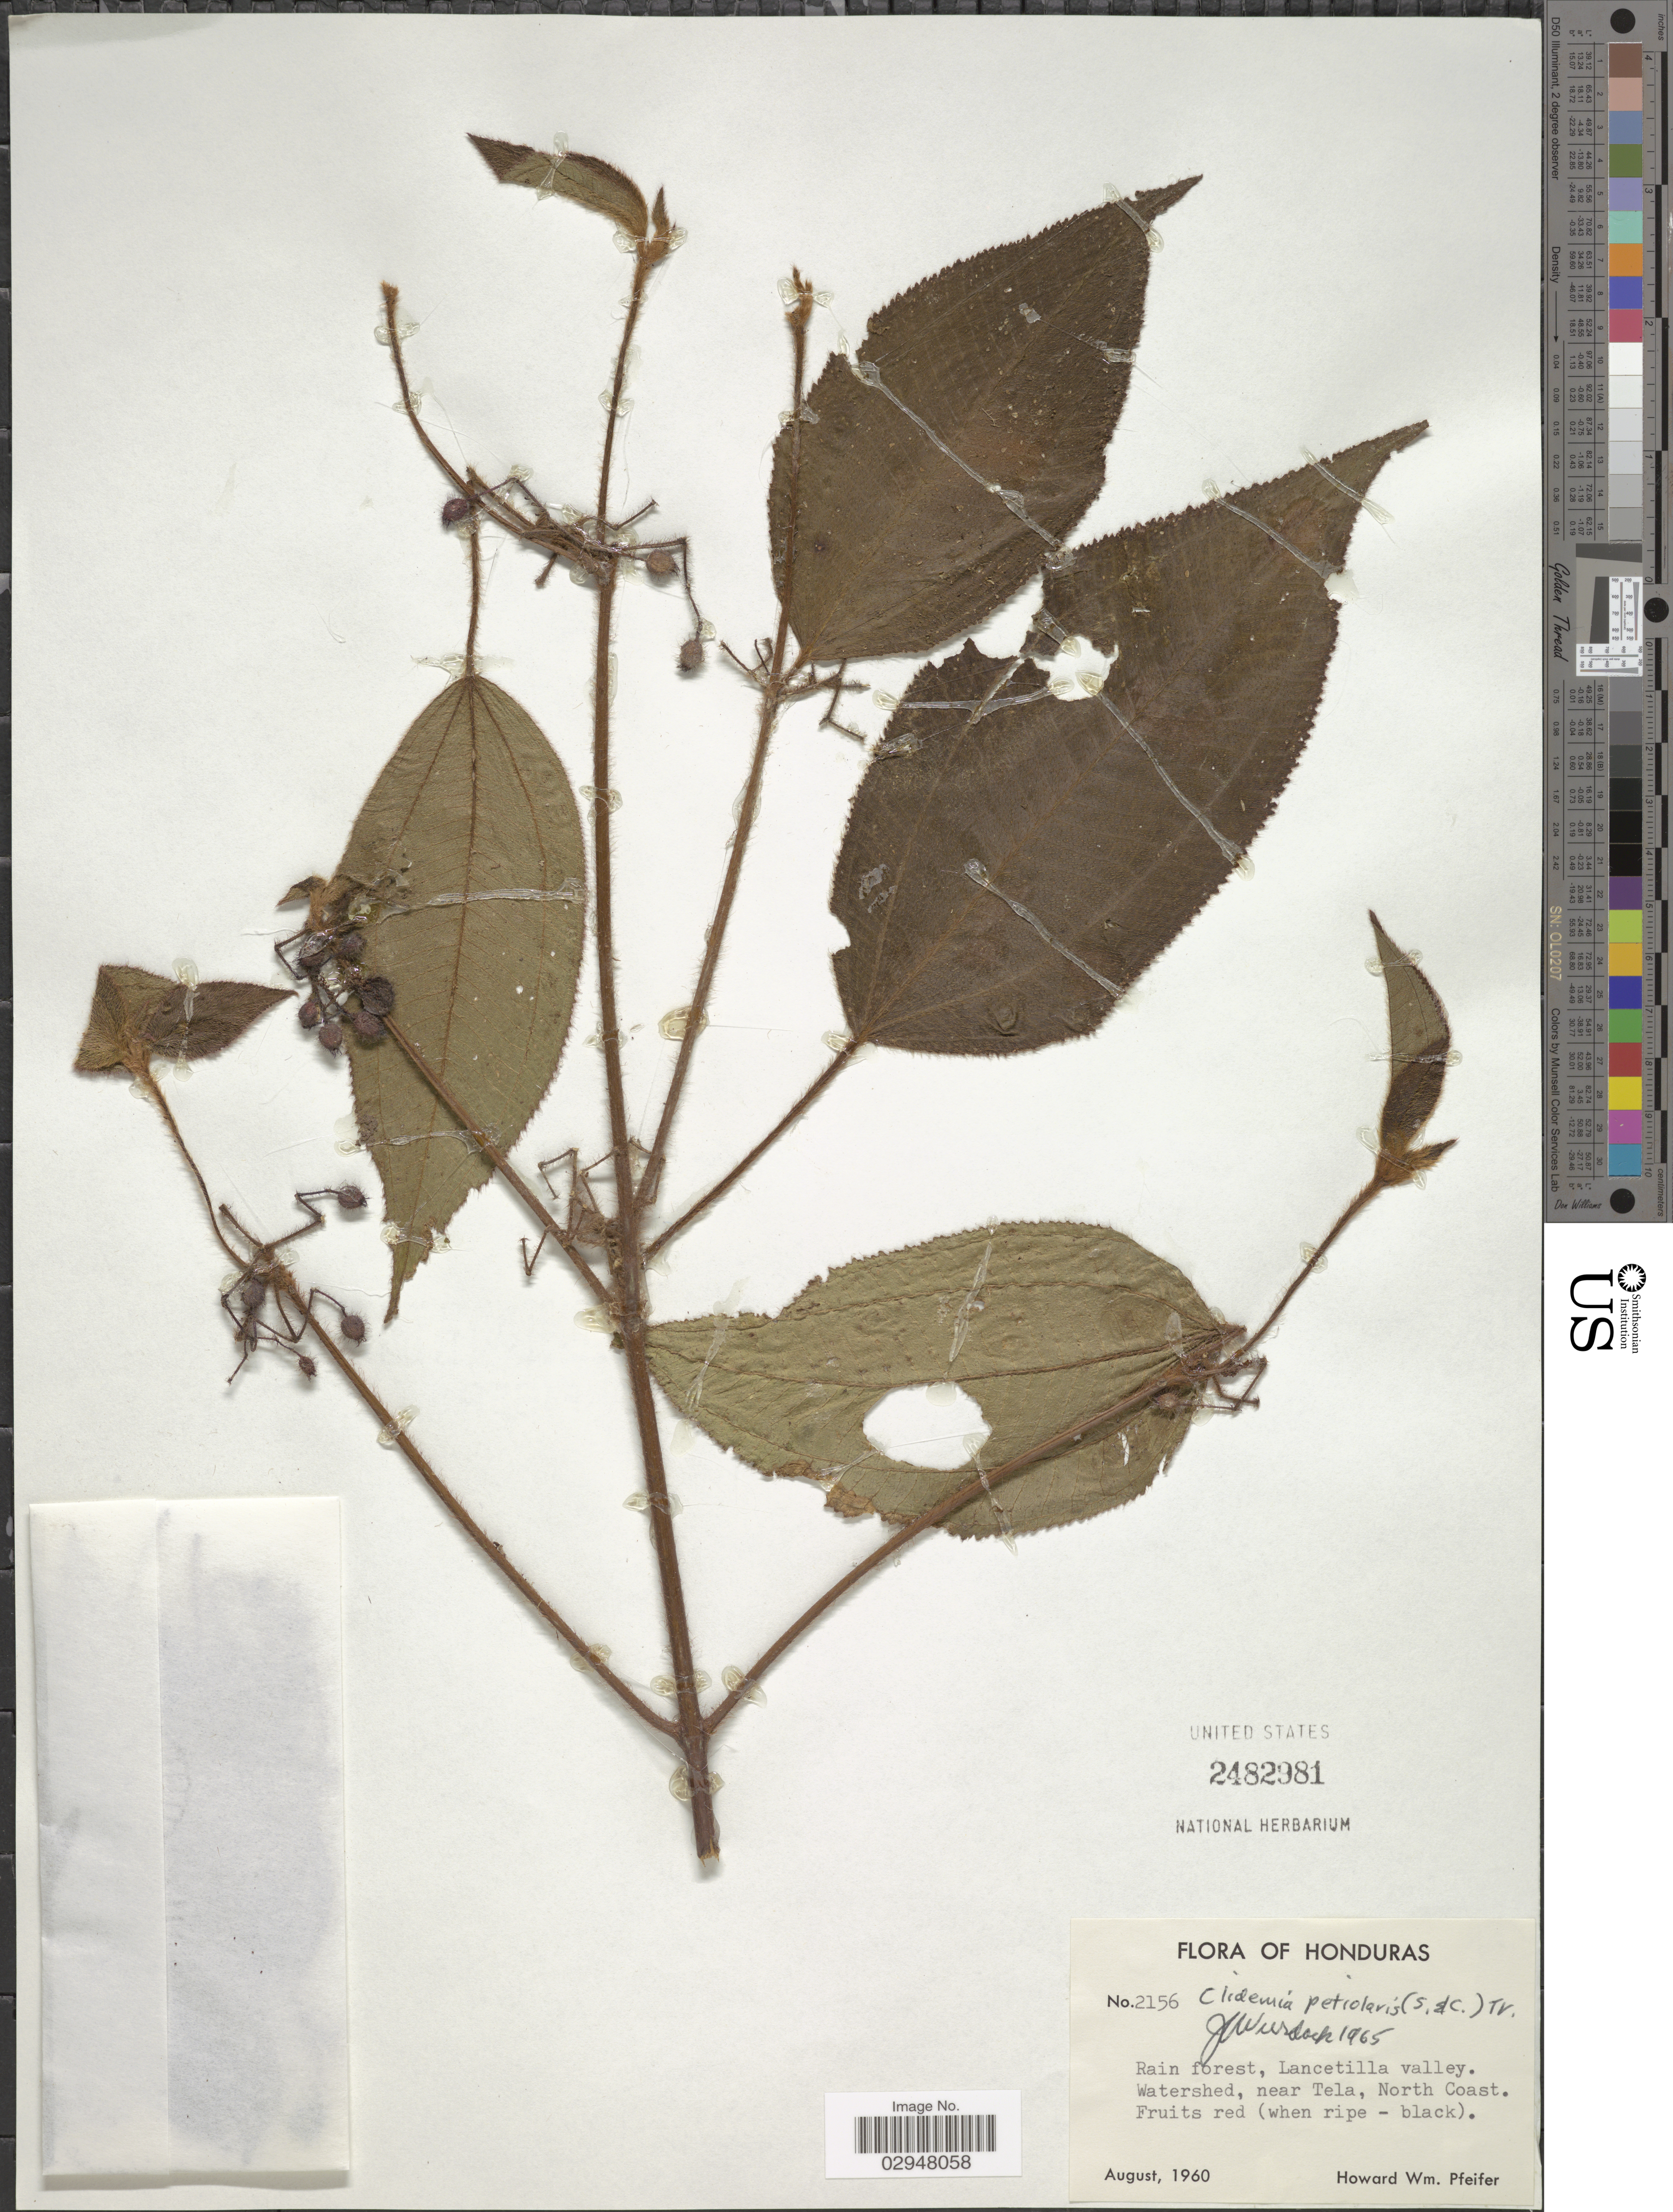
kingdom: Plantae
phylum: Tracheophyta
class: Magnoliopsida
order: Myrtales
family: Melastomataceae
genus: Clidemia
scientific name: Clidemia petiolaris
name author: (Schltdl. & Cham.) Schltdl. ex Triana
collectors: H. W. Pfeifer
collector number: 2156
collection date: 1960-08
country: Honduras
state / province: Atlántida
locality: Rain forest, Lancetilla Valley, Watershed, near Tela, North Coast.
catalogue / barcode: US 2482981